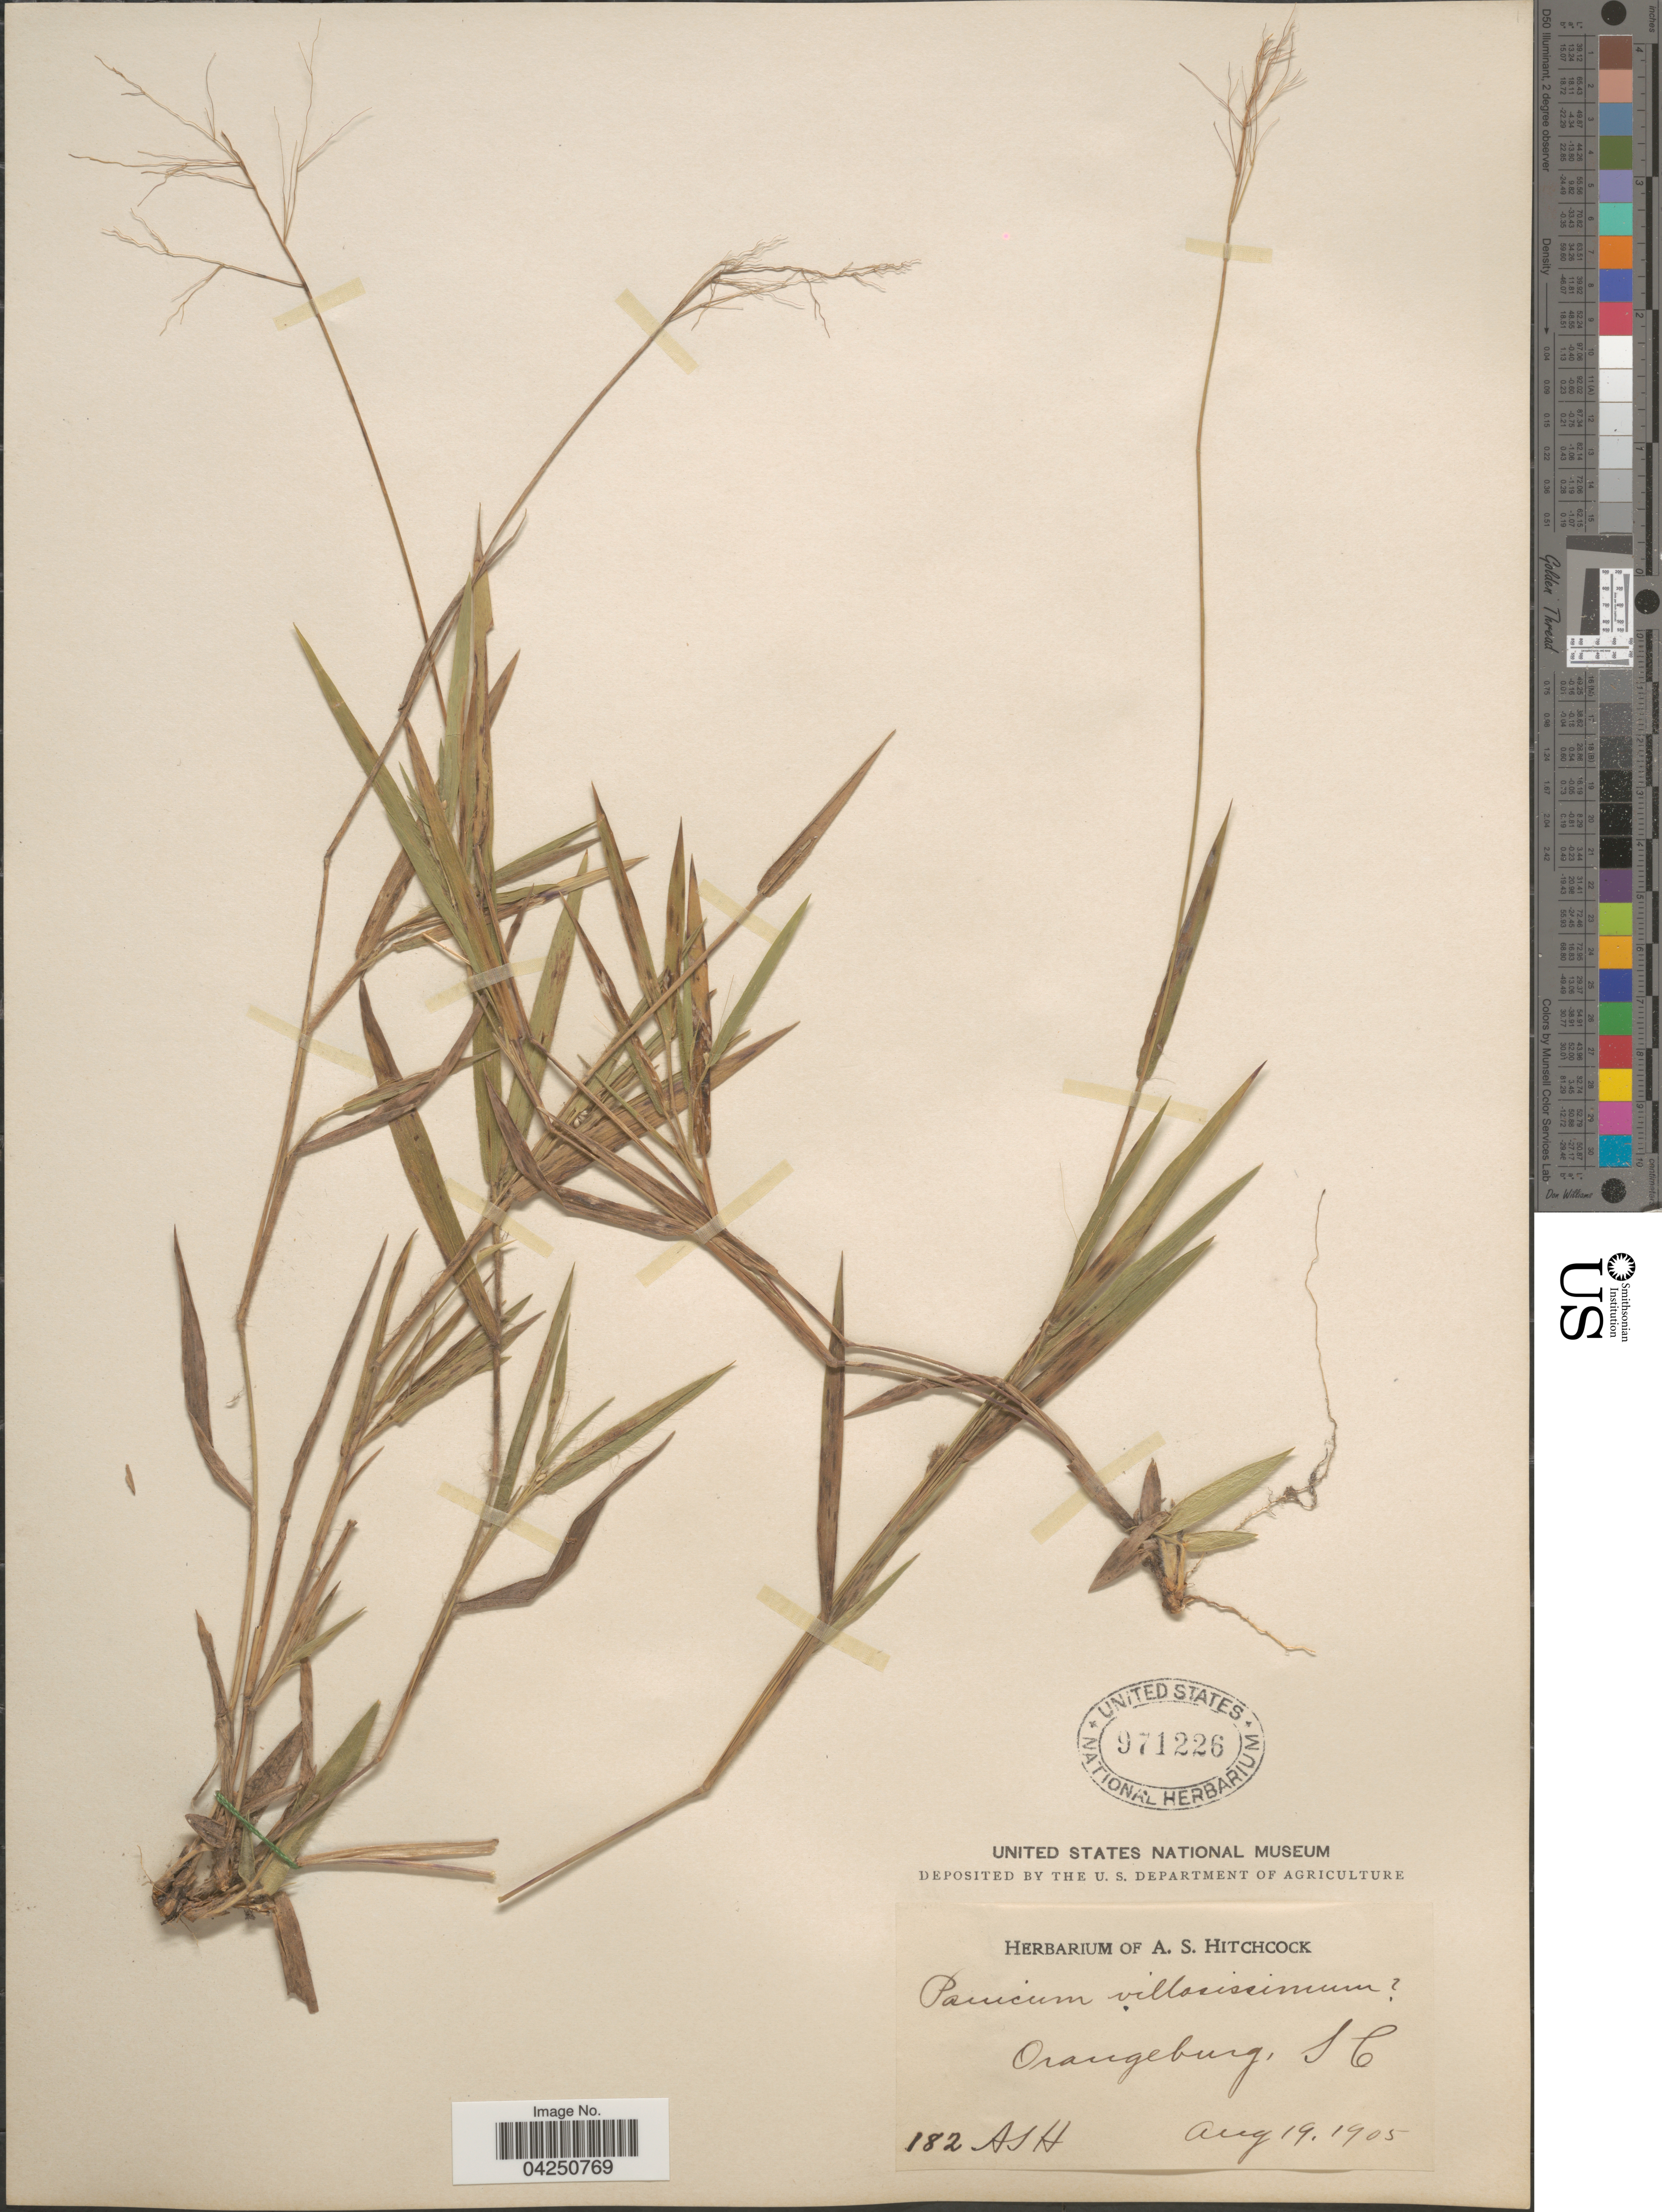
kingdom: Plantae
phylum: Tracheophyta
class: Liliopsida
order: Poales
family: Poaceae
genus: Dichanthelium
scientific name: Dichanthelium acuminatum var. acuminatum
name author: (Sw.) Gould & C.A. Clark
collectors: A. S. Hitchcock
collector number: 182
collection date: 1905-08-19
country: United States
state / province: South Carolina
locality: Orangeburg.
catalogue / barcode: US 971226